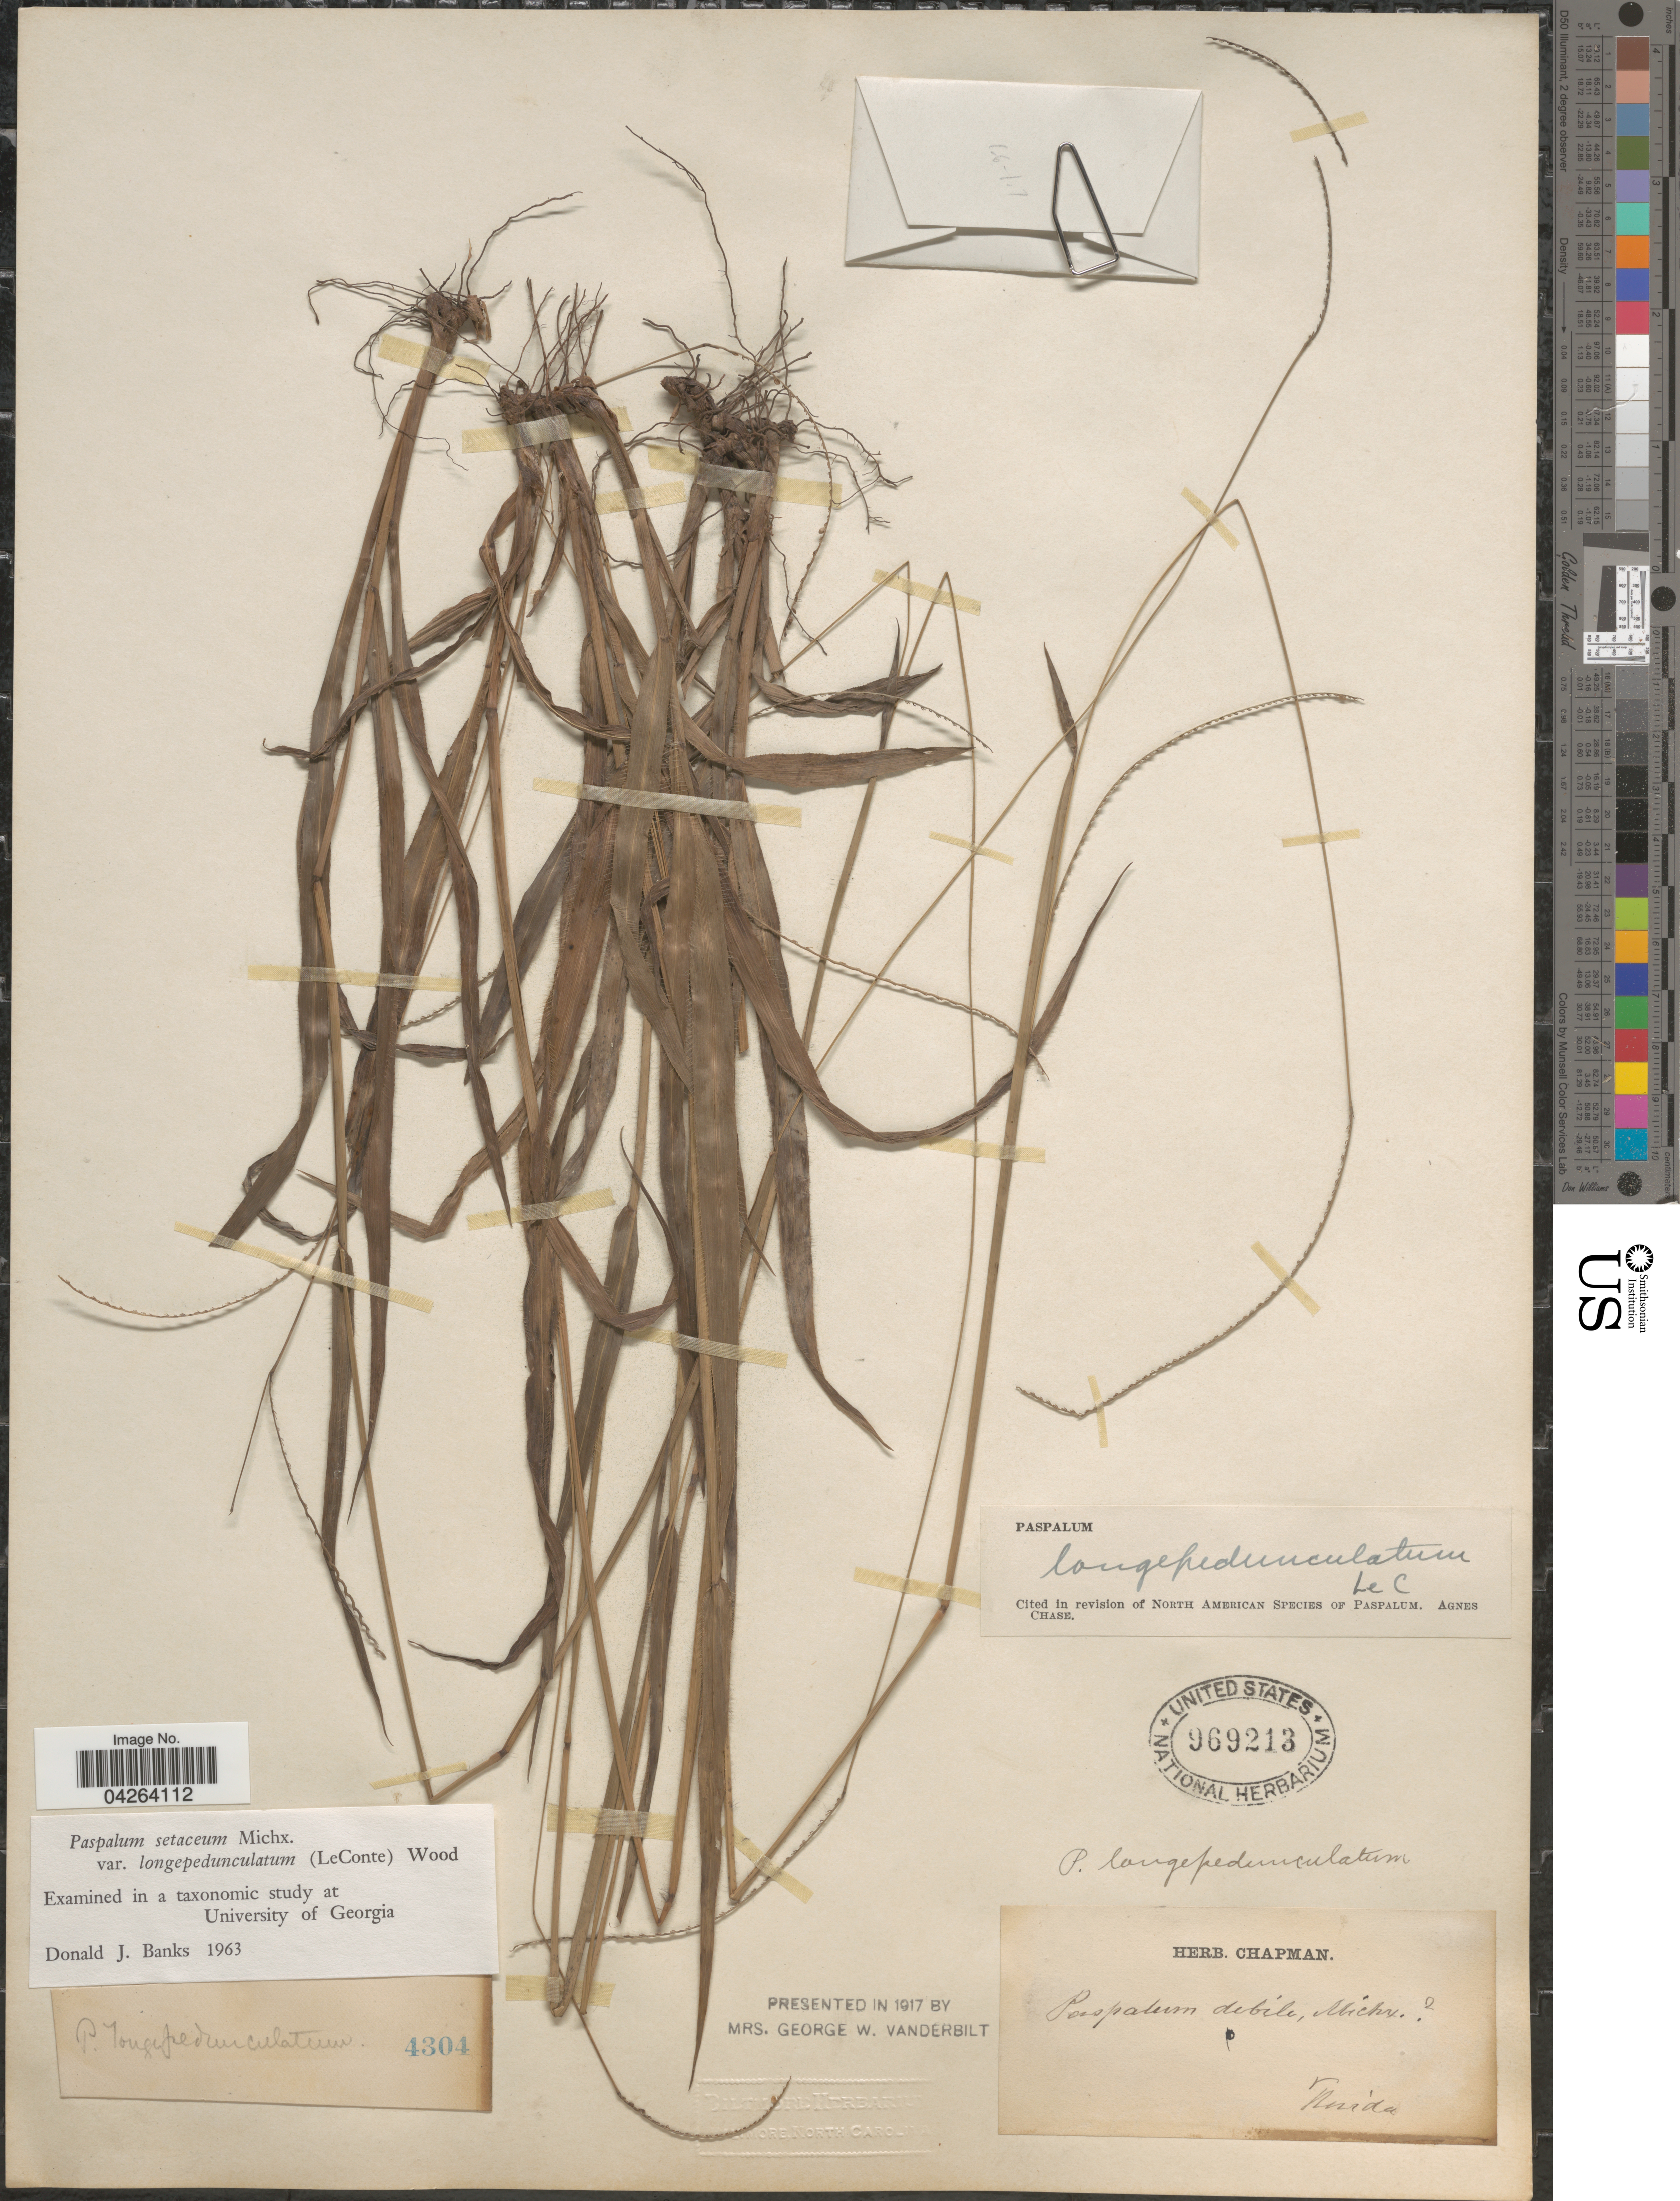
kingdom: Plantae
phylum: Tracheophyta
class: Liliopsida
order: Poales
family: Poaceae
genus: Paspalum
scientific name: Paspalum setaceum var. longipedunculatum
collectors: ex herb. Chapman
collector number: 4304?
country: United States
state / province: Florida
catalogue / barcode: US 969213